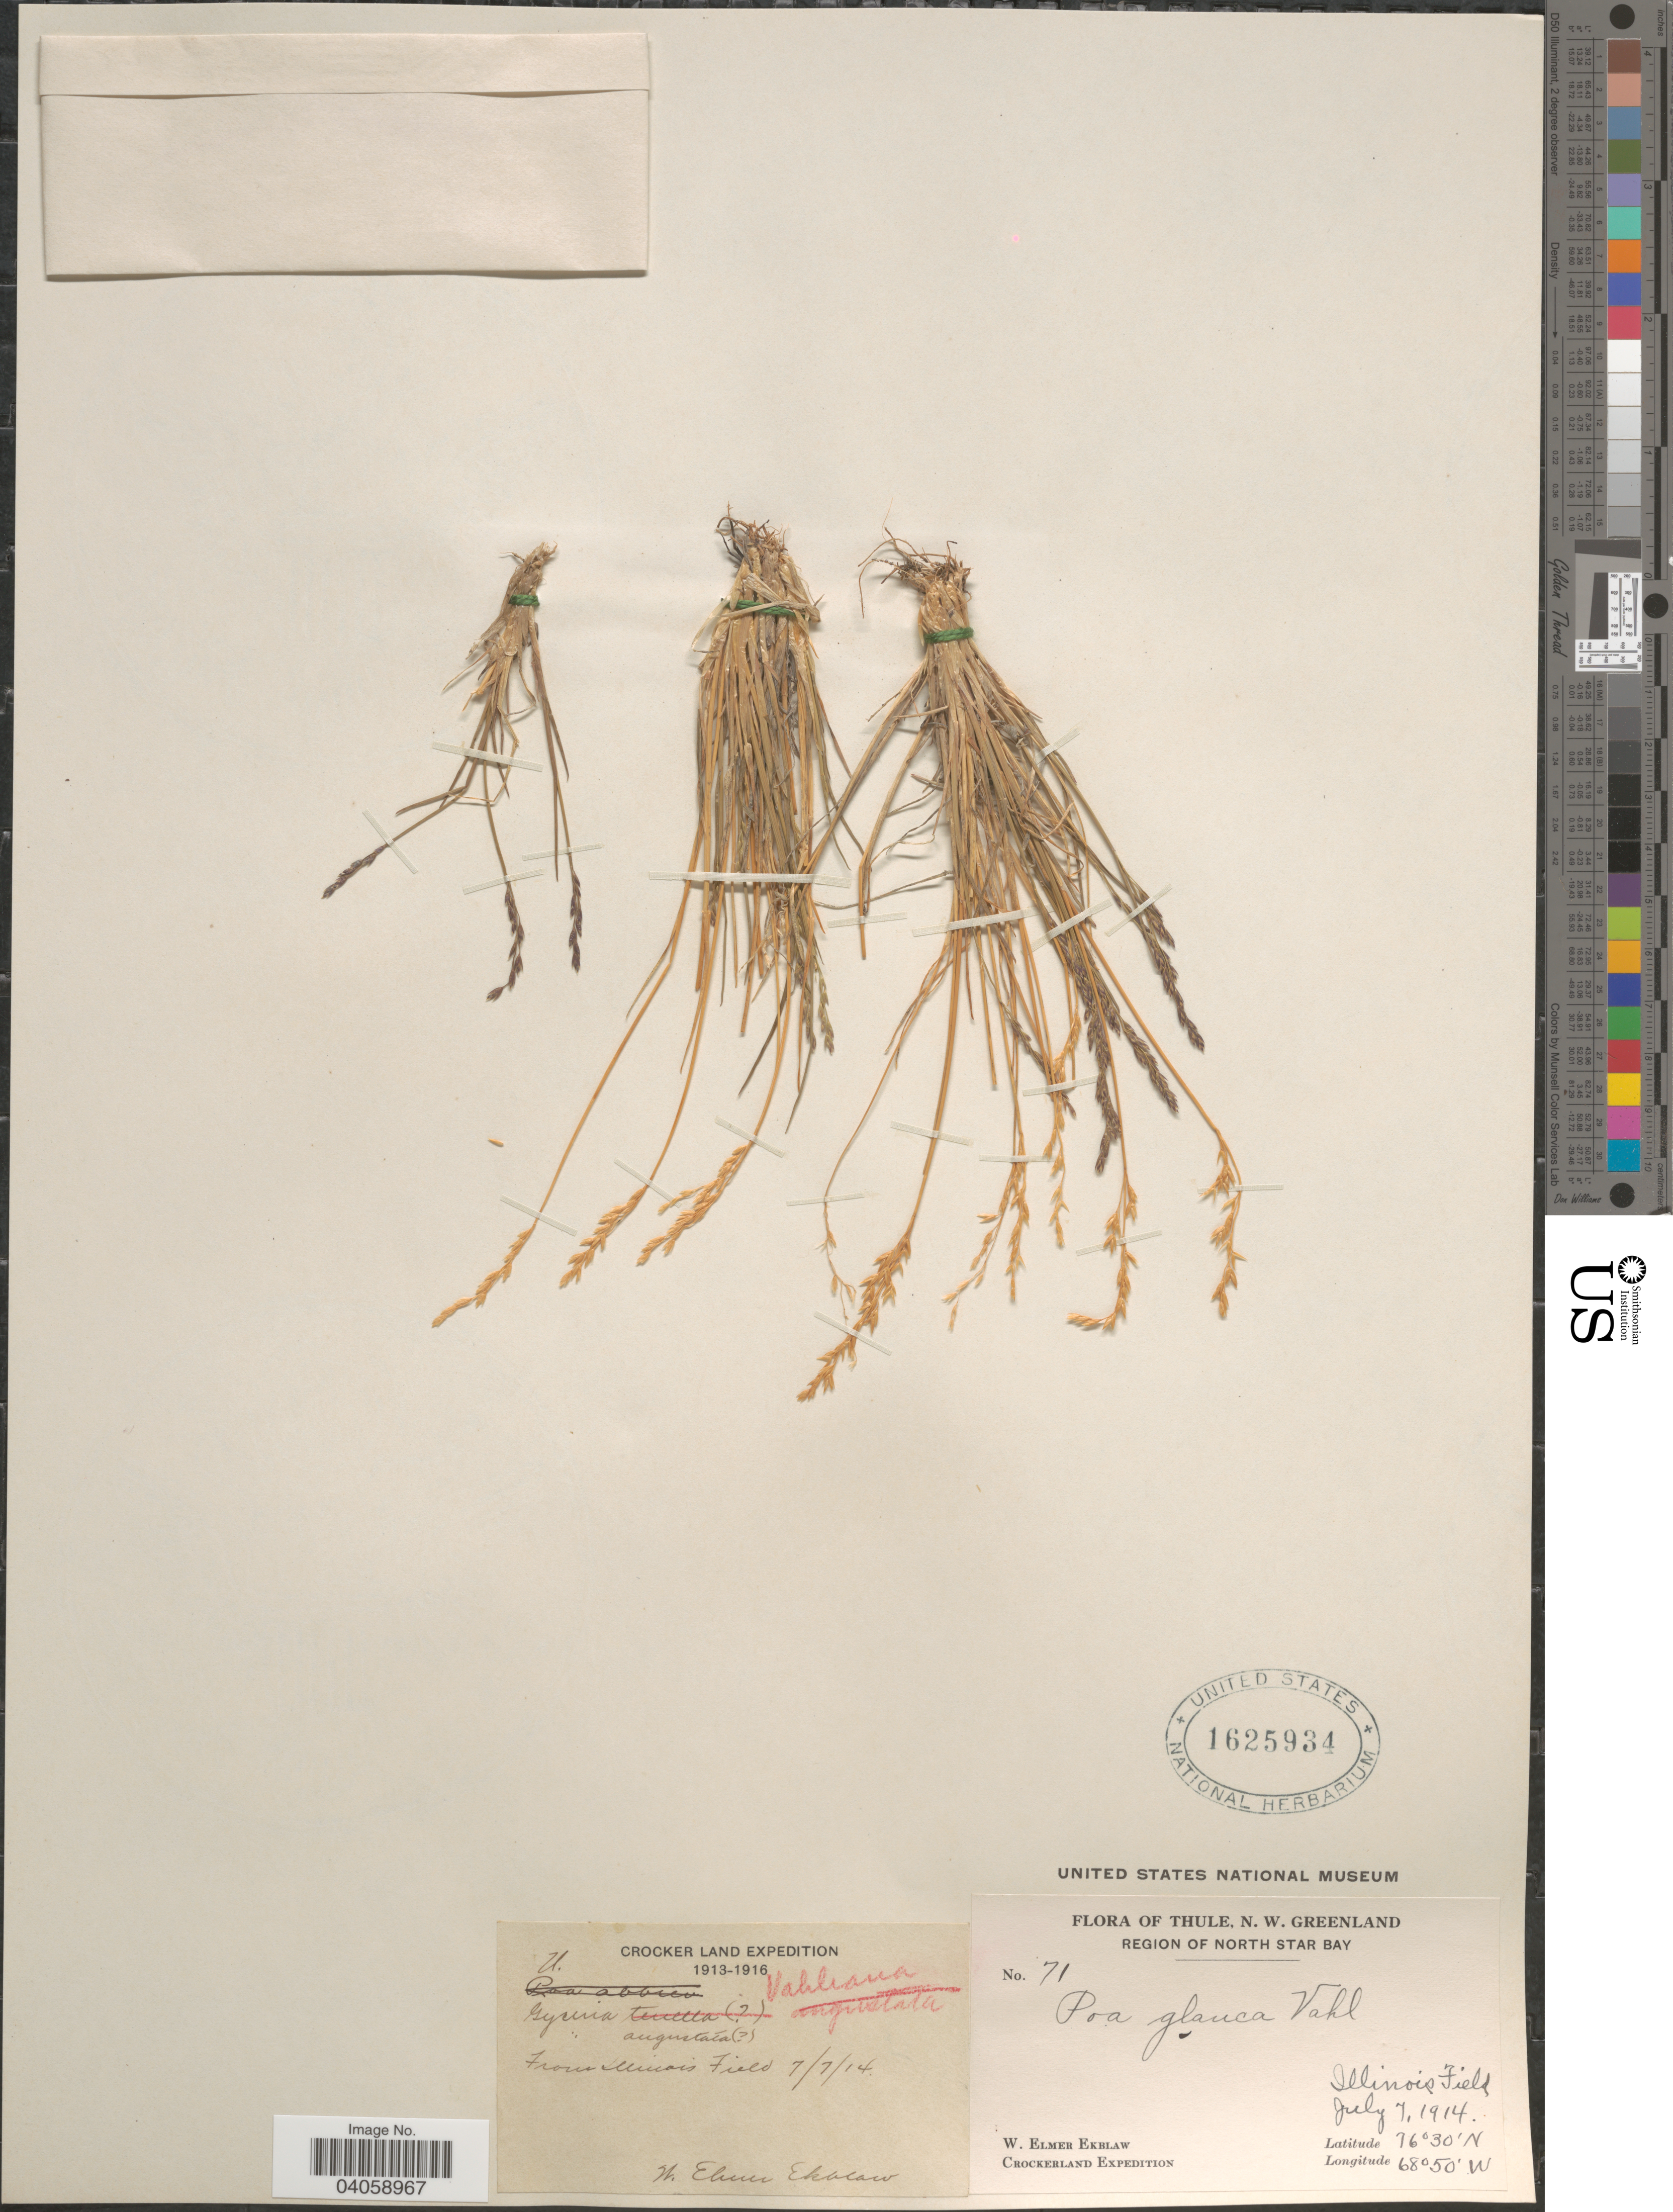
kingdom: Plantae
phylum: Tracheophyta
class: Liliopsida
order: Poales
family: Poaceae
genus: Poa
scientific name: Poa glauca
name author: Vahl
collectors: W. Ekblaw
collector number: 71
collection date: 1914-07-07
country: Greenland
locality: Thule, N. W. Greenland. Illinois Field.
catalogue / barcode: US 1625934